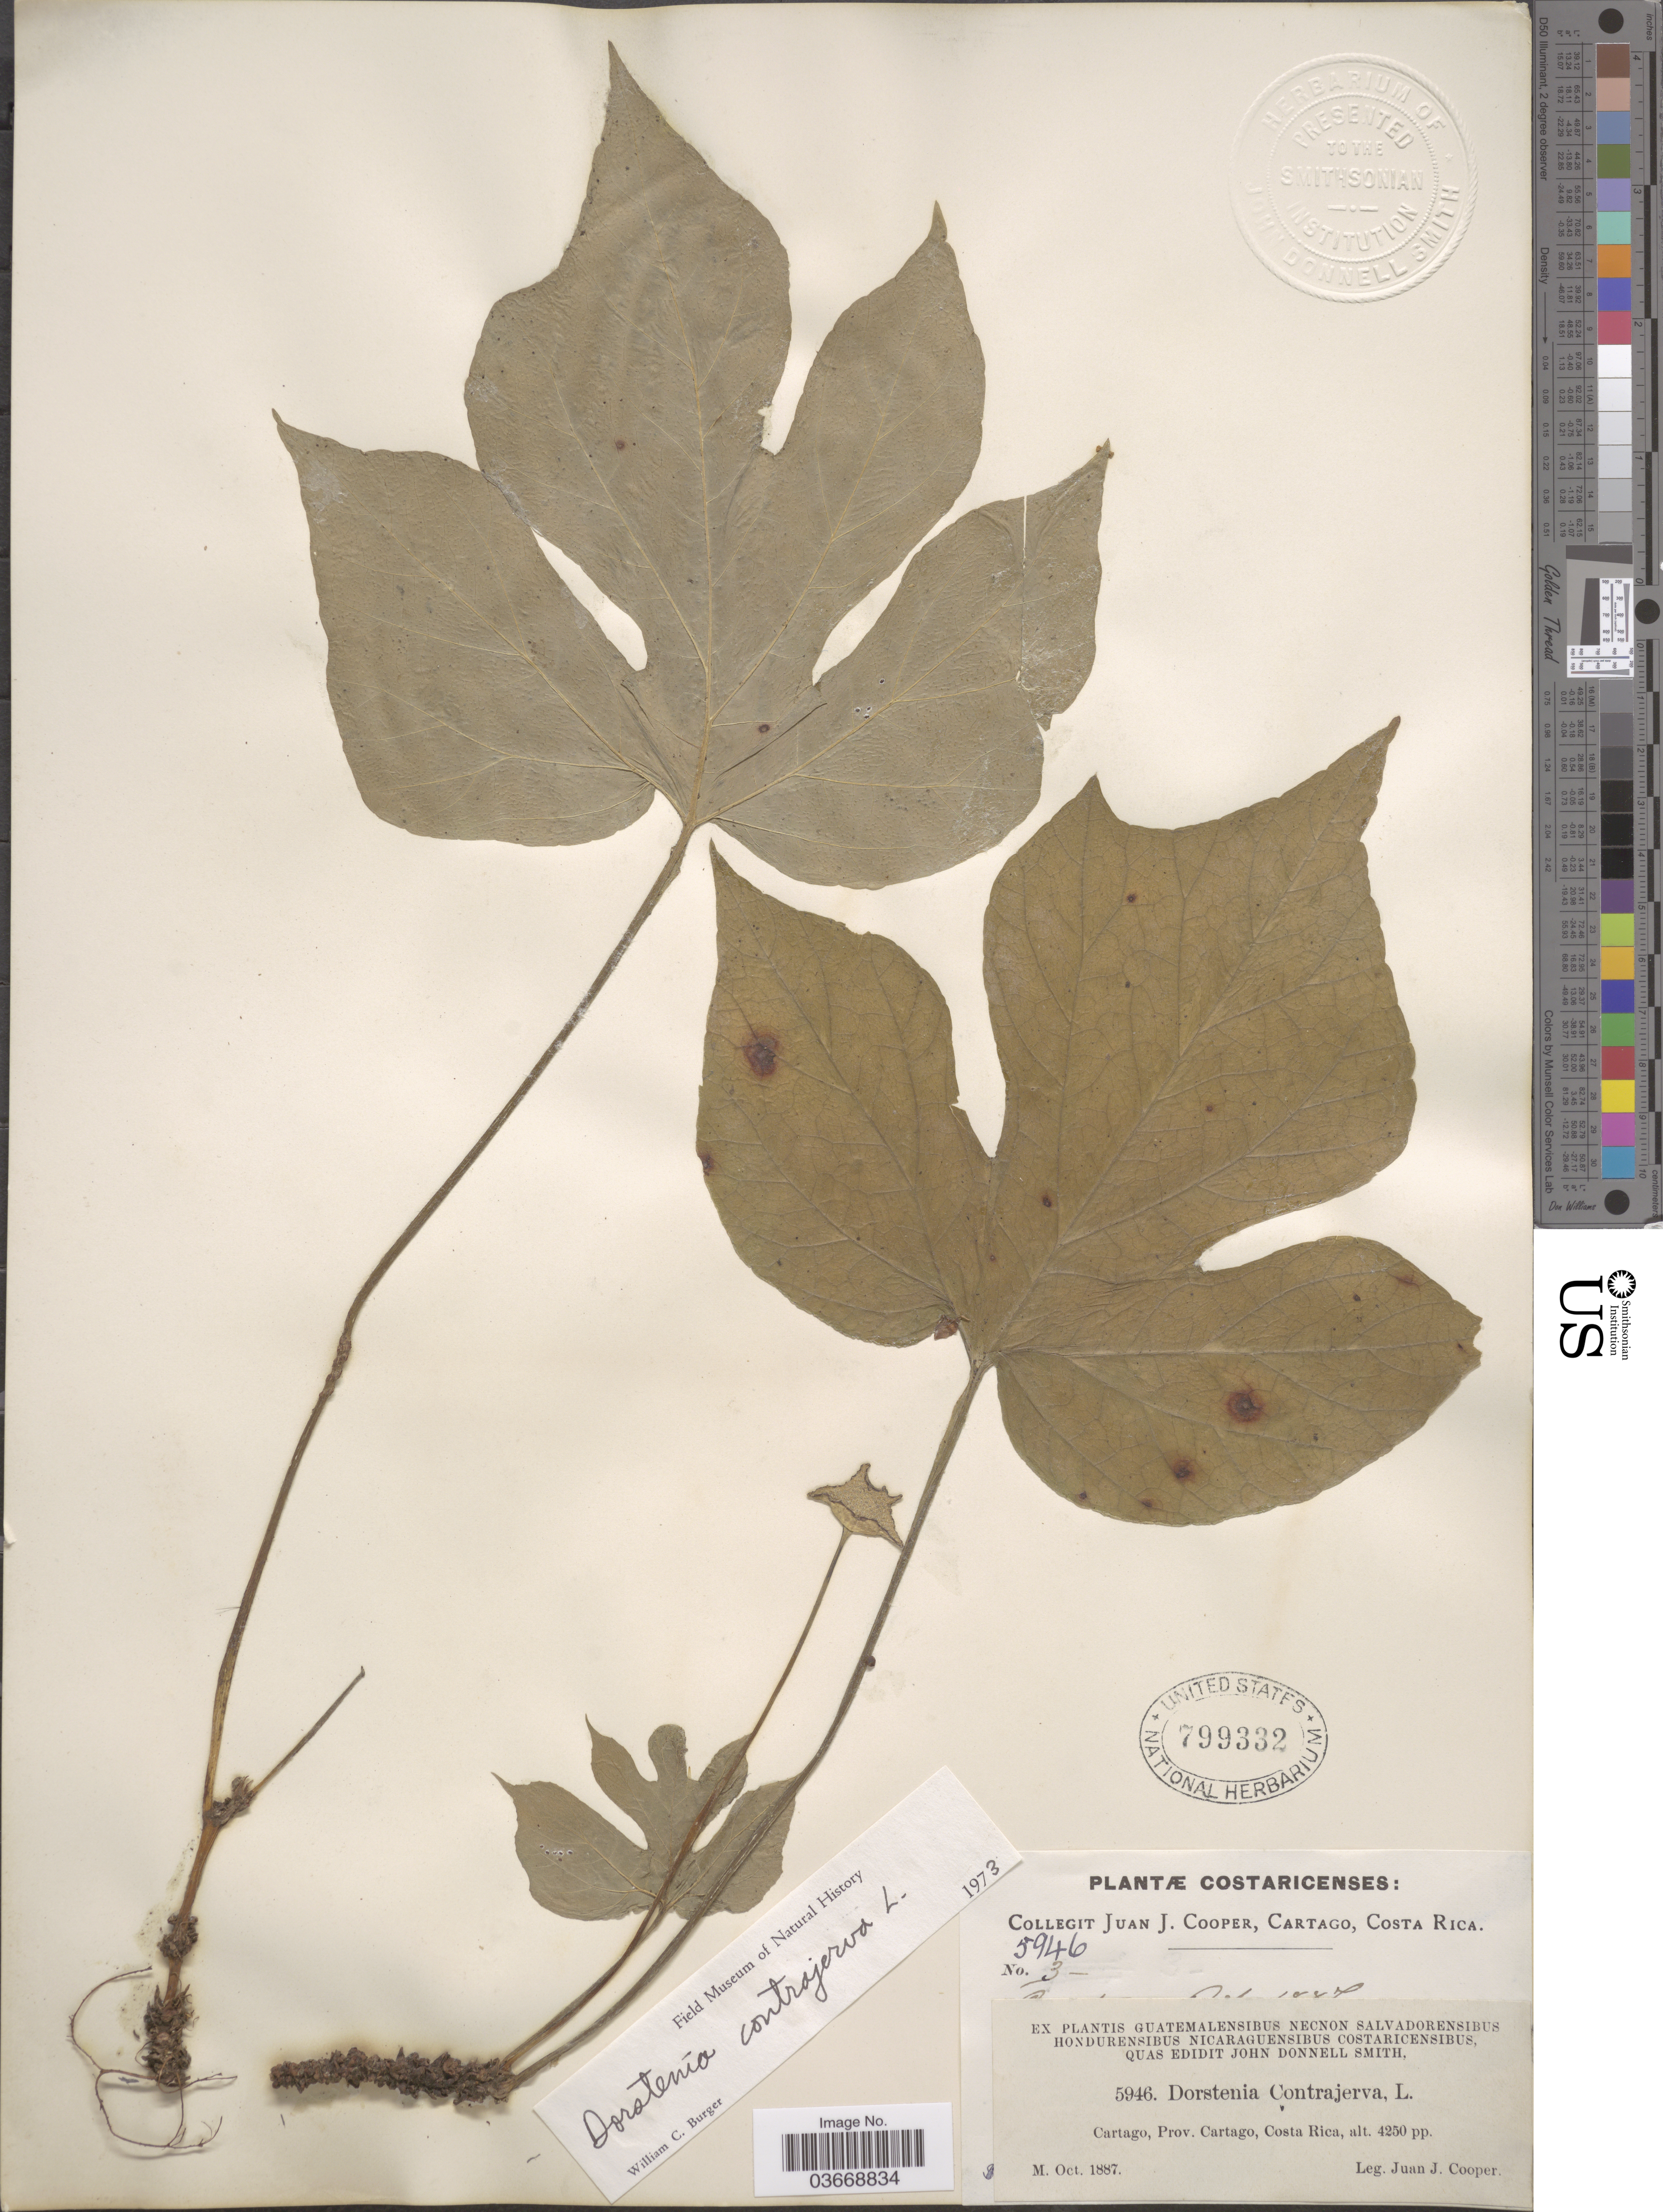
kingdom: Plantae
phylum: Tracheophyta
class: Magnoliopsida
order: Rosales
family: Moraceae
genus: Dorstenia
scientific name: Dorstenia contrajerva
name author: L.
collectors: J. J. Cooper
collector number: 5946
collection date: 1887-10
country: Costa Rica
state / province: Cartago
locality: Cartago.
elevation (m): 1295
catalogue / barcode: US 799332